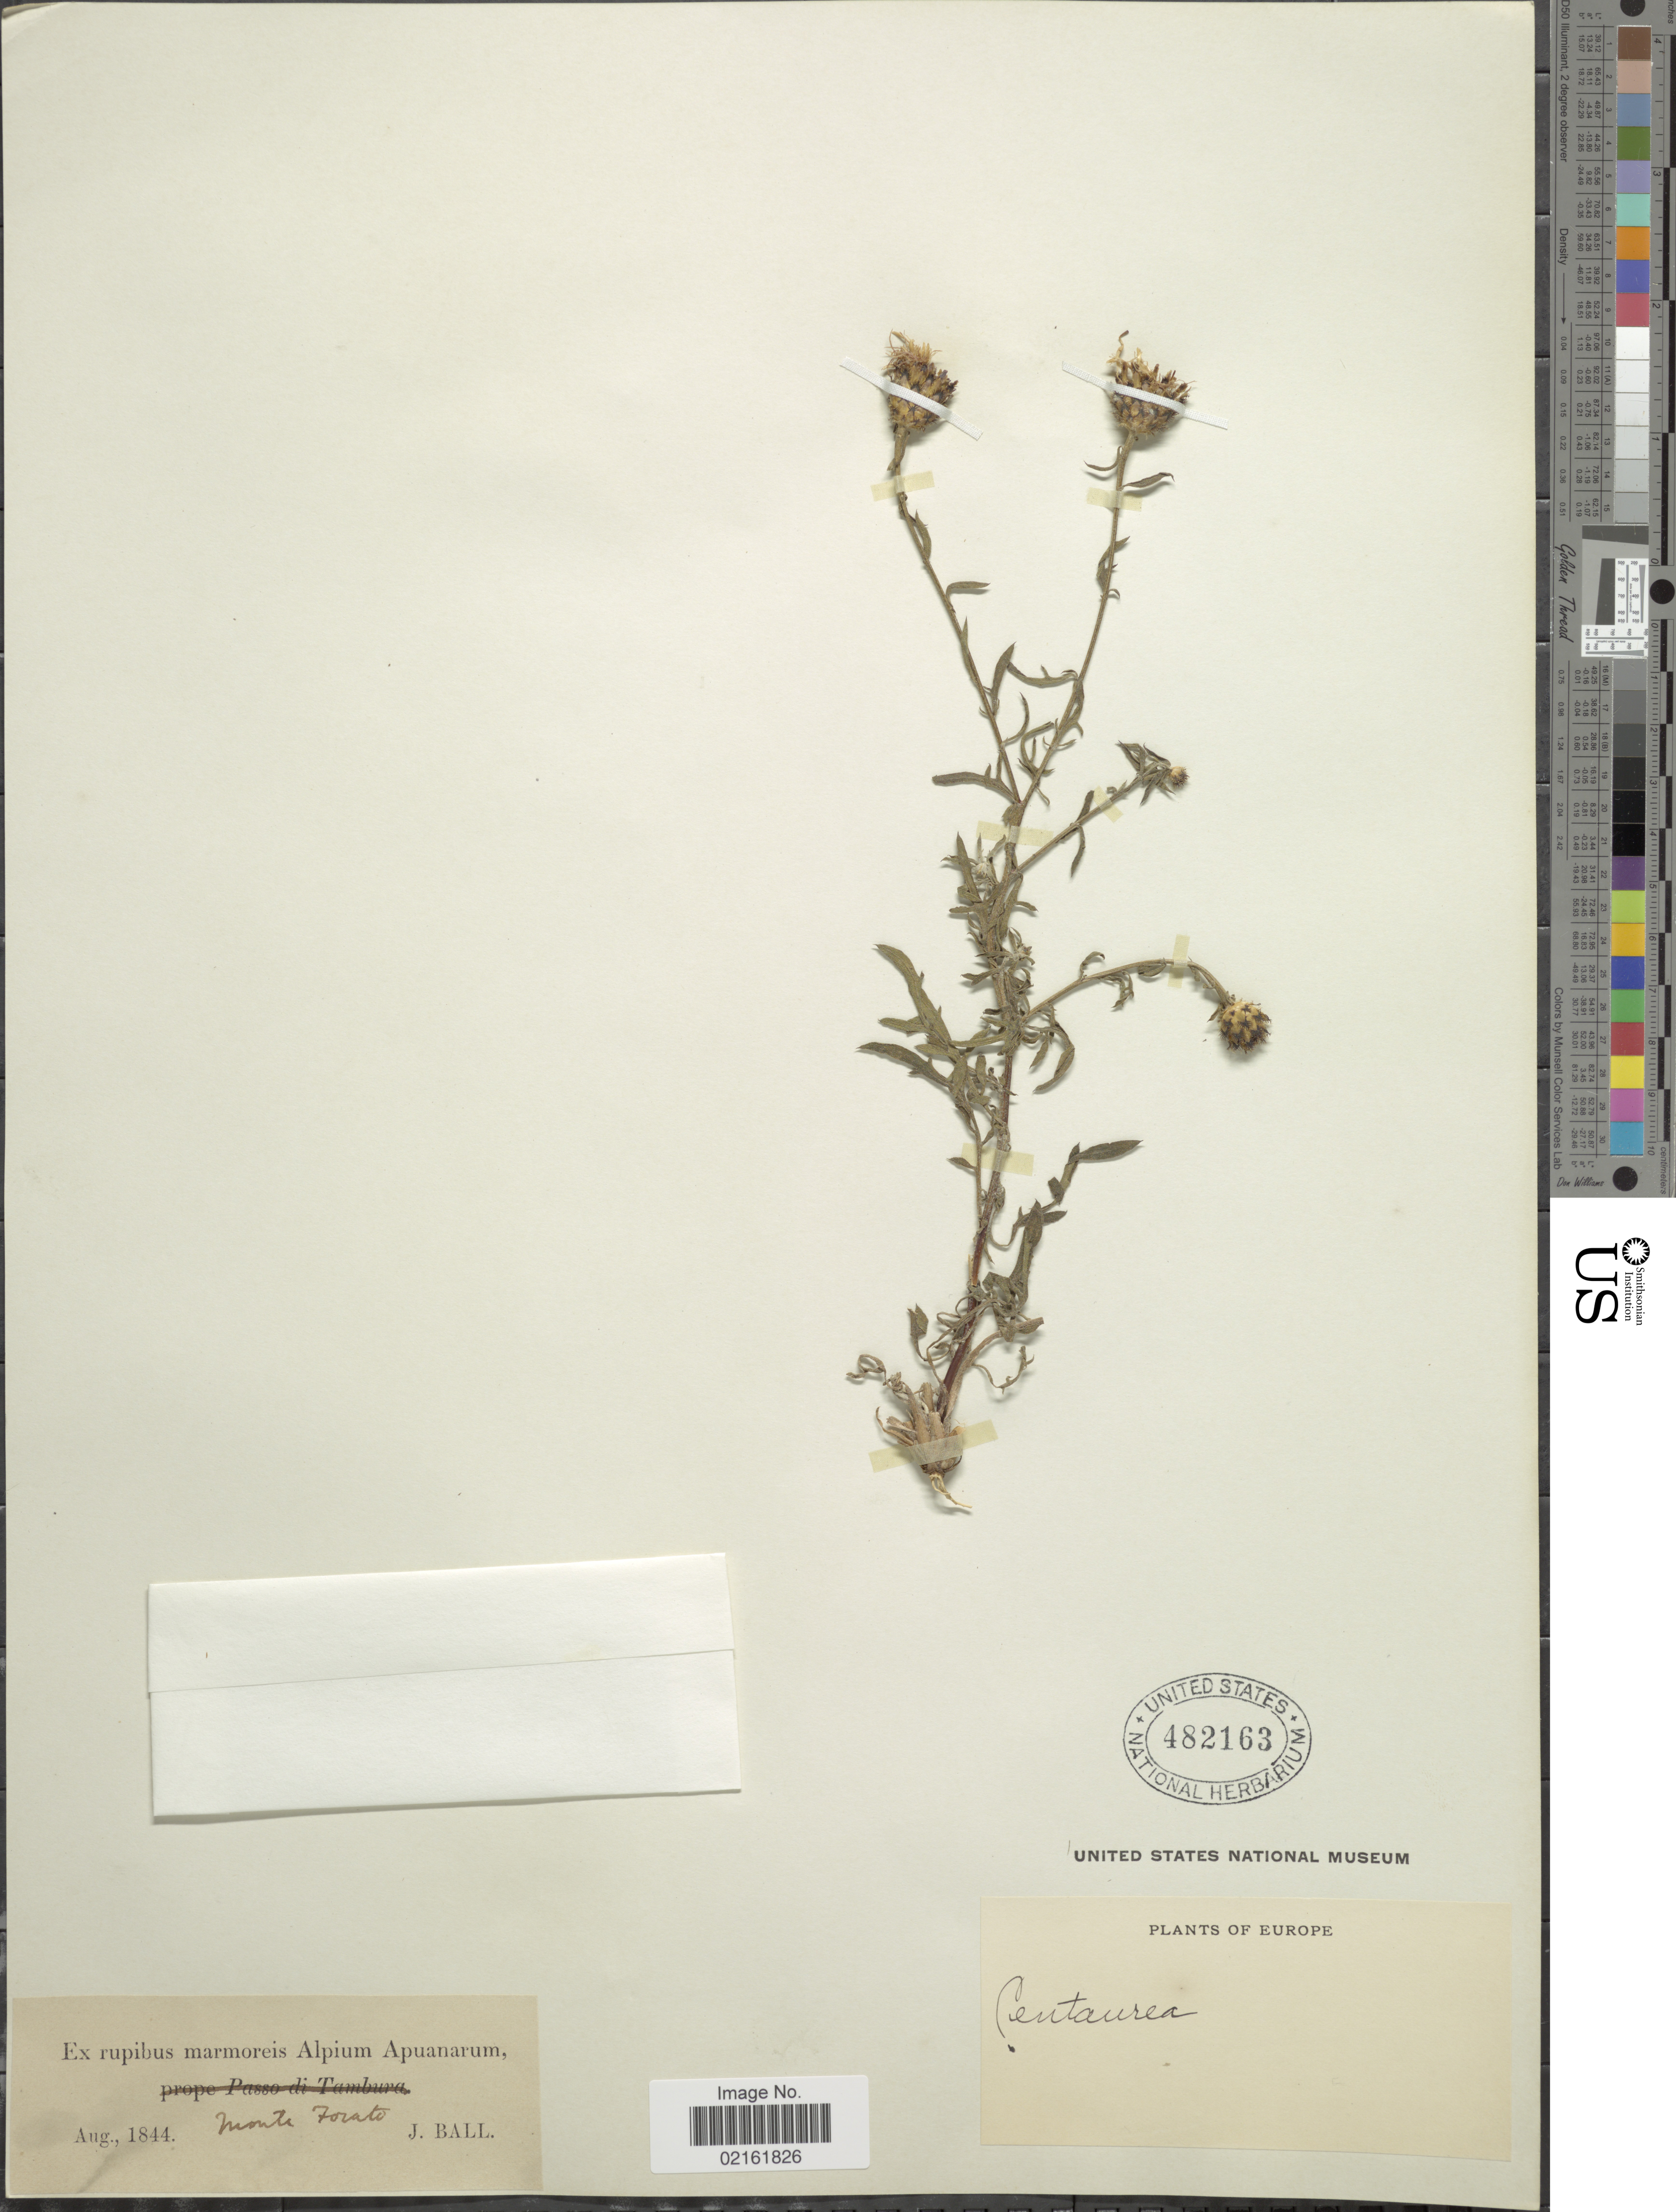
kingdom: Plantae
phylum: Tracheophyta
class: Magnoliopsida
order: Asterales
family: Asteraceae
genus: Centaurea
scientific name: Centaurea sp.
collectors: J. Ball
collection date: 1844-08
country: Italy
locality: Monte Forato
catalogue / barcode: US 482163